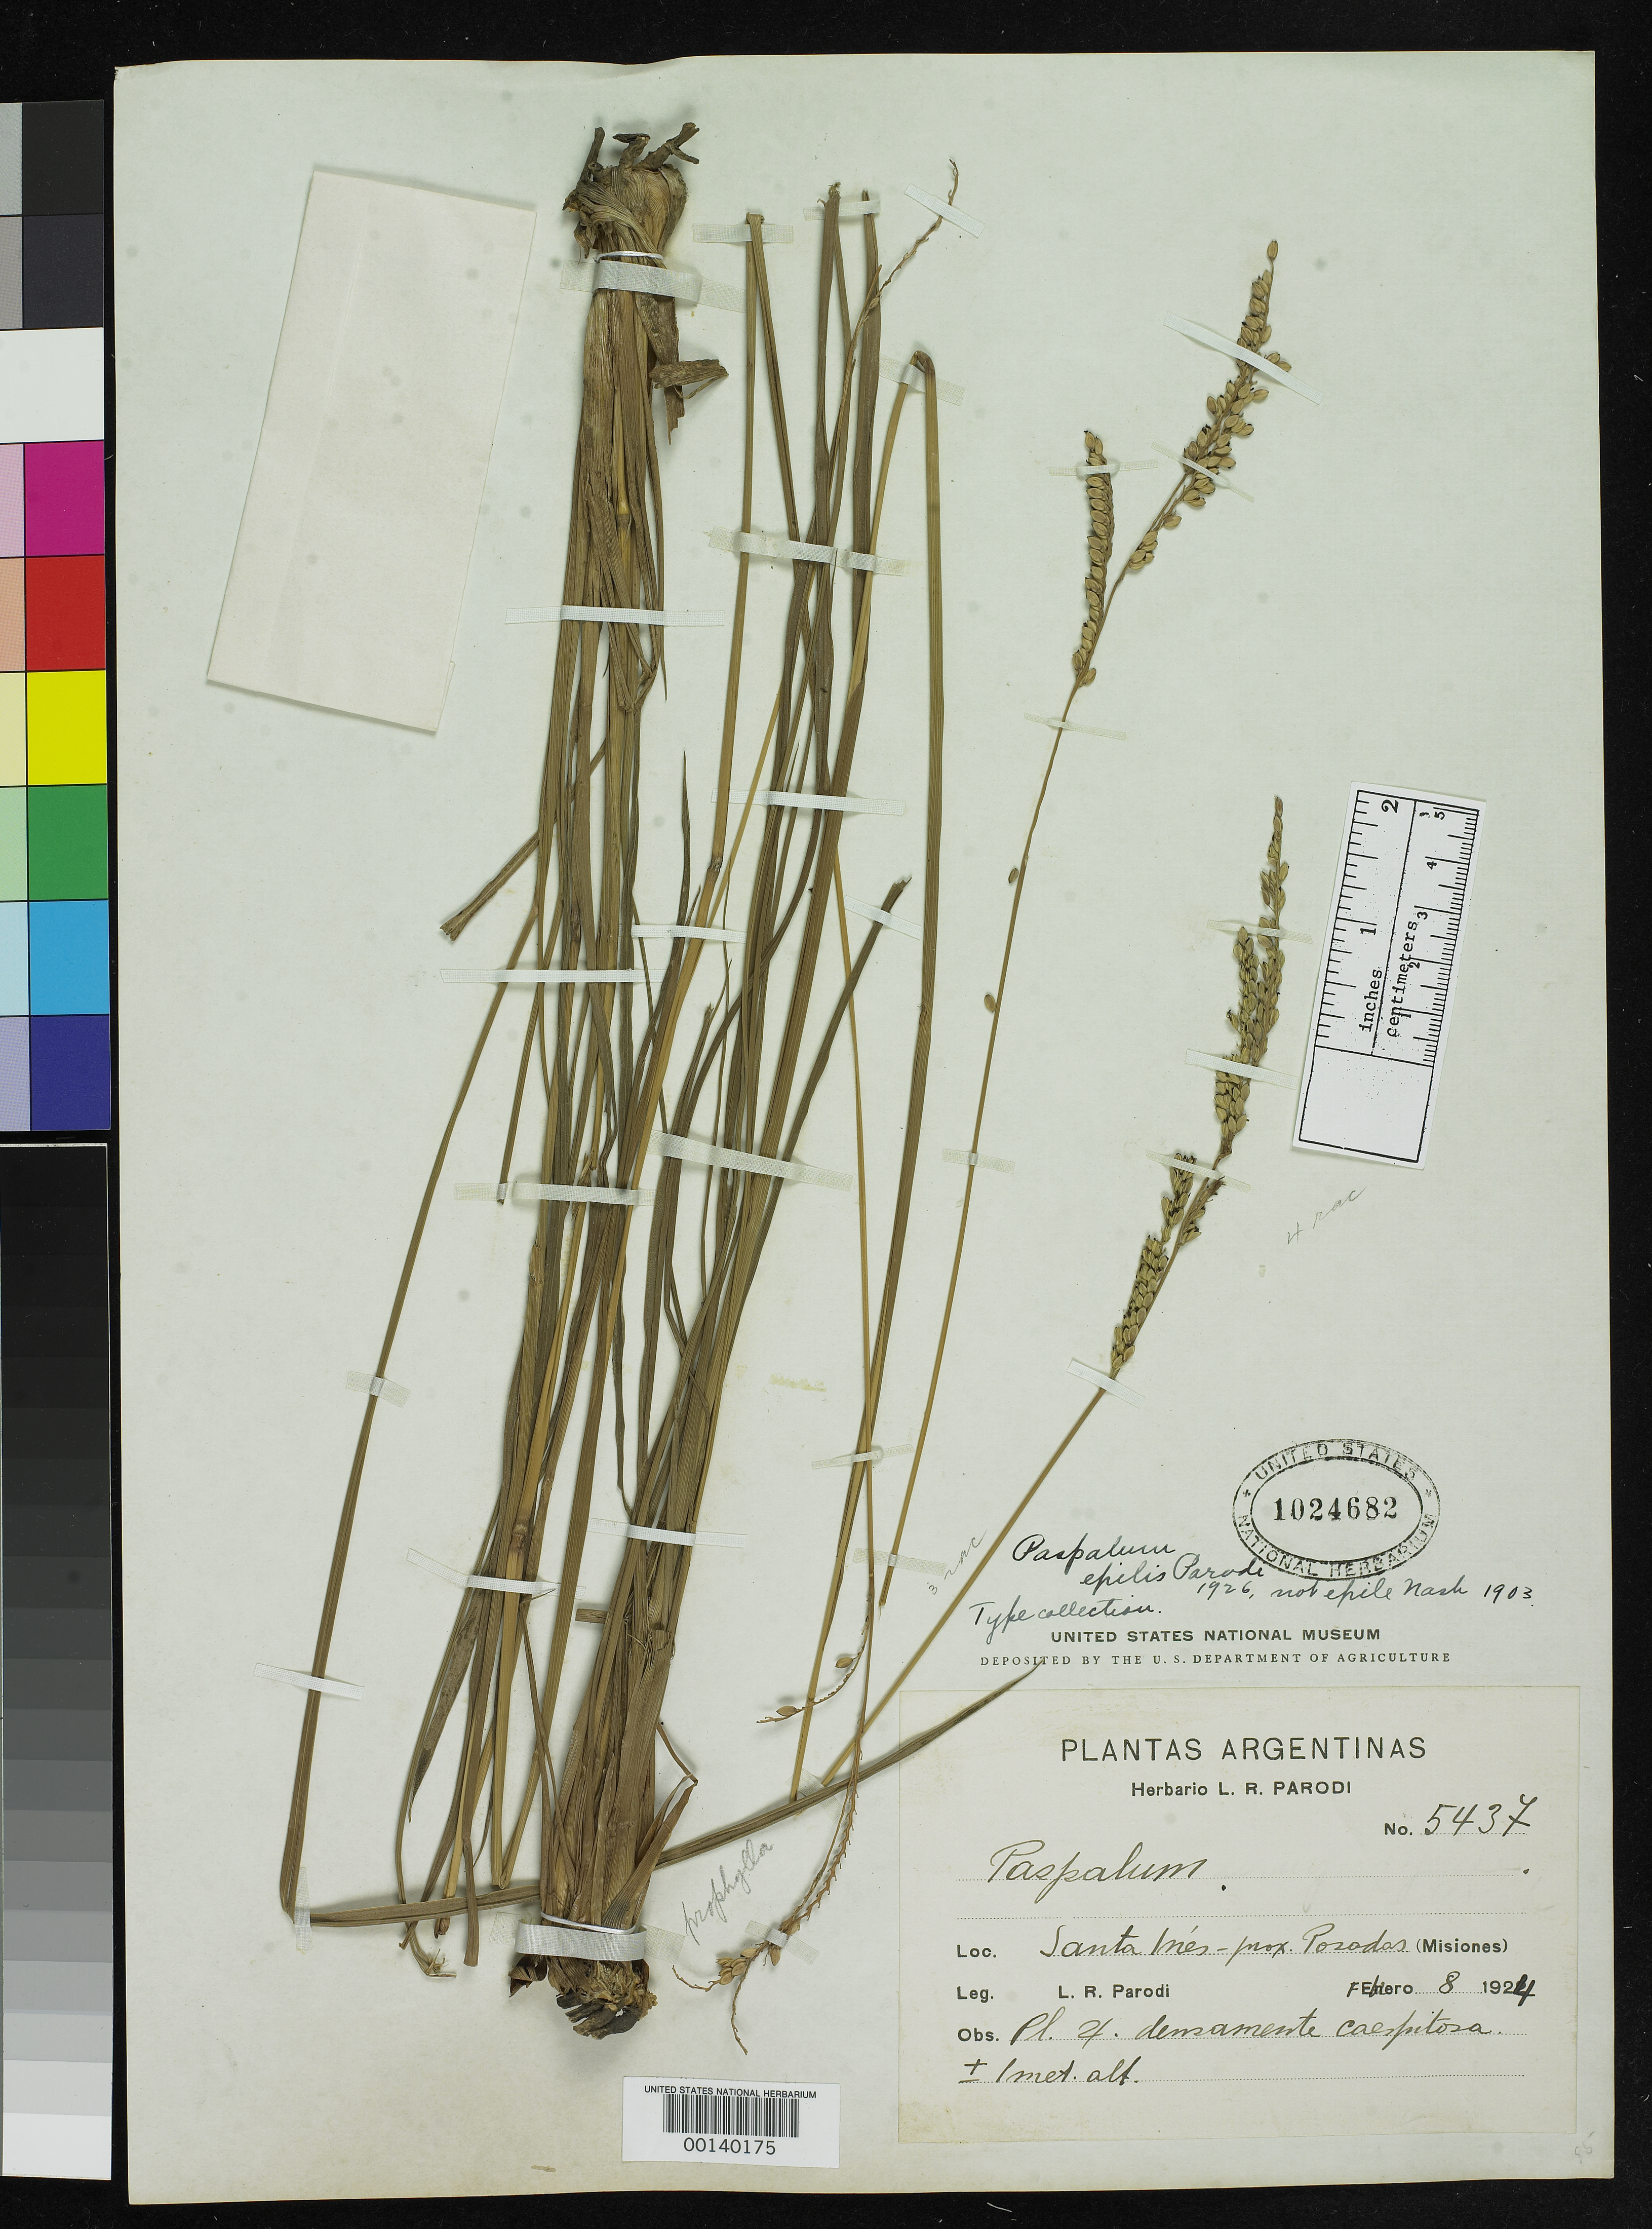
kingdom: Plantae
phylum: Tracheophyta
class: Liliopsida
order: Poales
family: Poaceae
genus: Paspalum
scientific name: Paspalum epile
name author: Parodi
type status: Holotype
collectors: L. R. Parodi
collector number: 5437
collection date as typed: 08 Feb 1924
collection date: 1924-02-08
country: Argentina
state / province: Misiones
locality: Posadas.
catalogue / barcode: US 1024682